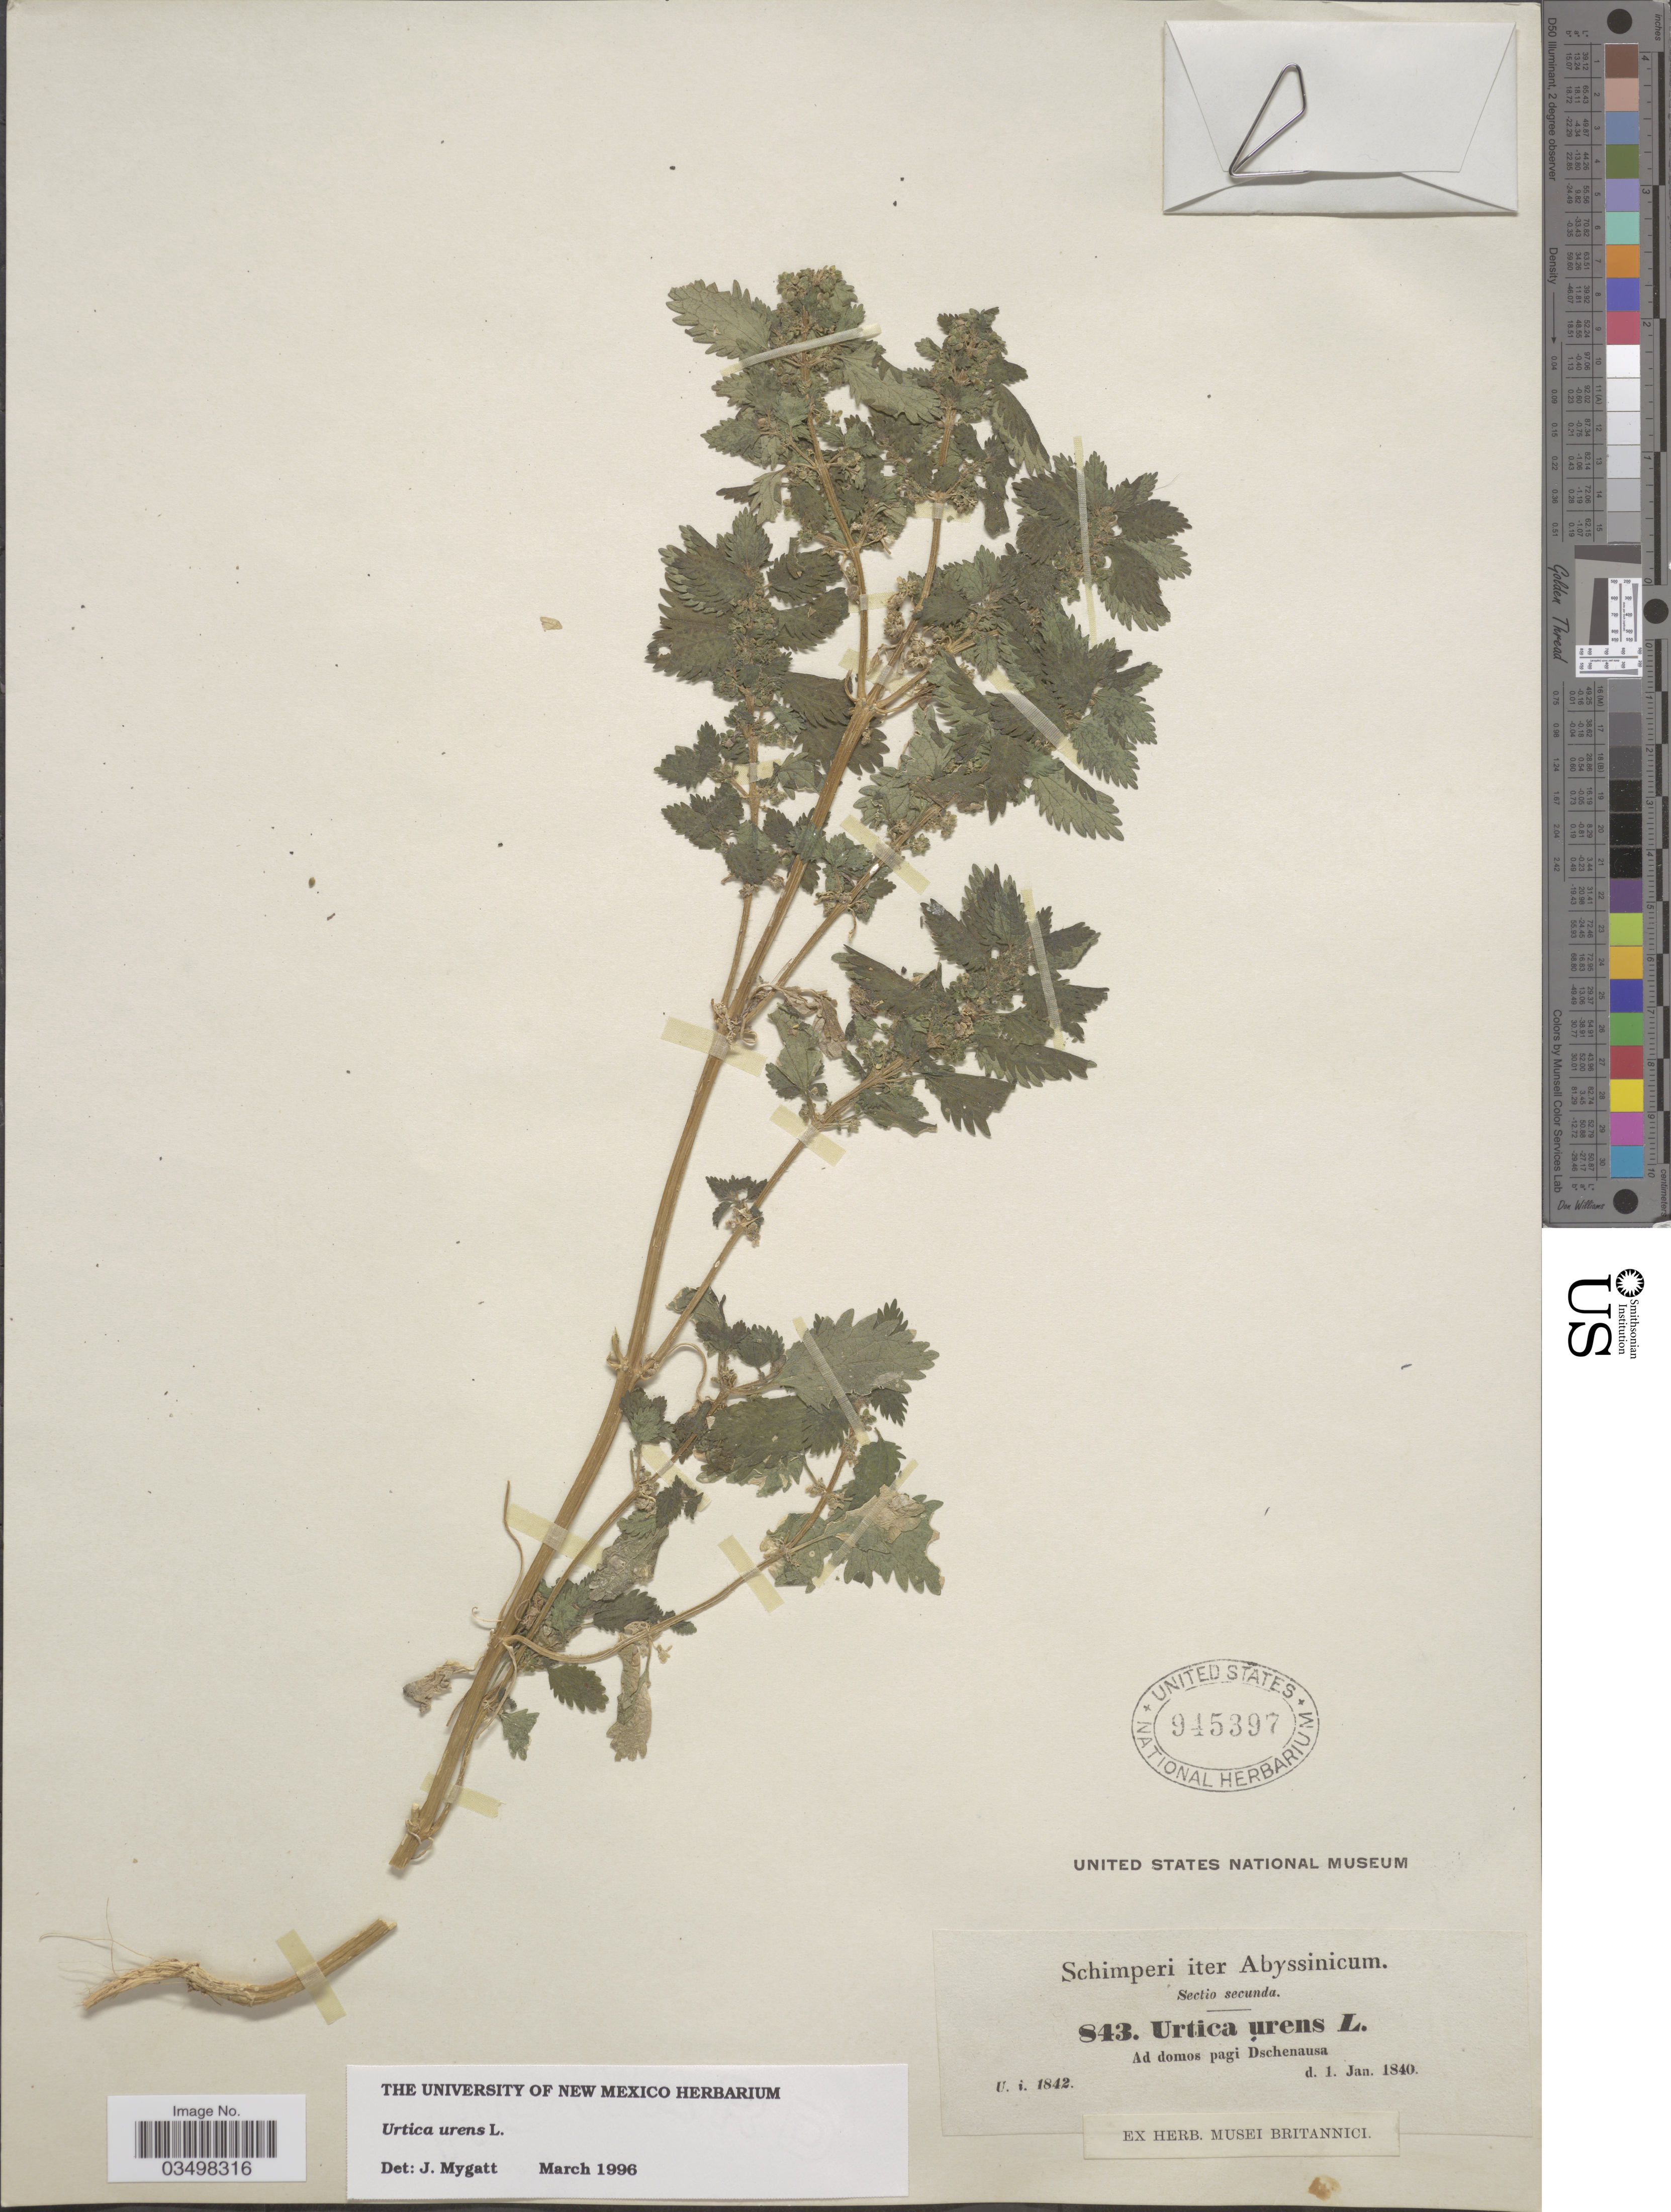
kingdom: Plantae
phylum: Tracheophyta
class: Magnoliopsida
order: Rosales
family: Urticaceae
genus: Urtica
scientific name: Urtica urens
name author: L.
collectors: -. Schimper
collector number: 843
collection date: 1840-01-01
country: Ethiopia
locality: Iter Abyssinicum. Ad domos pagi Dschenausa.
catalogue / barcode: US 945397